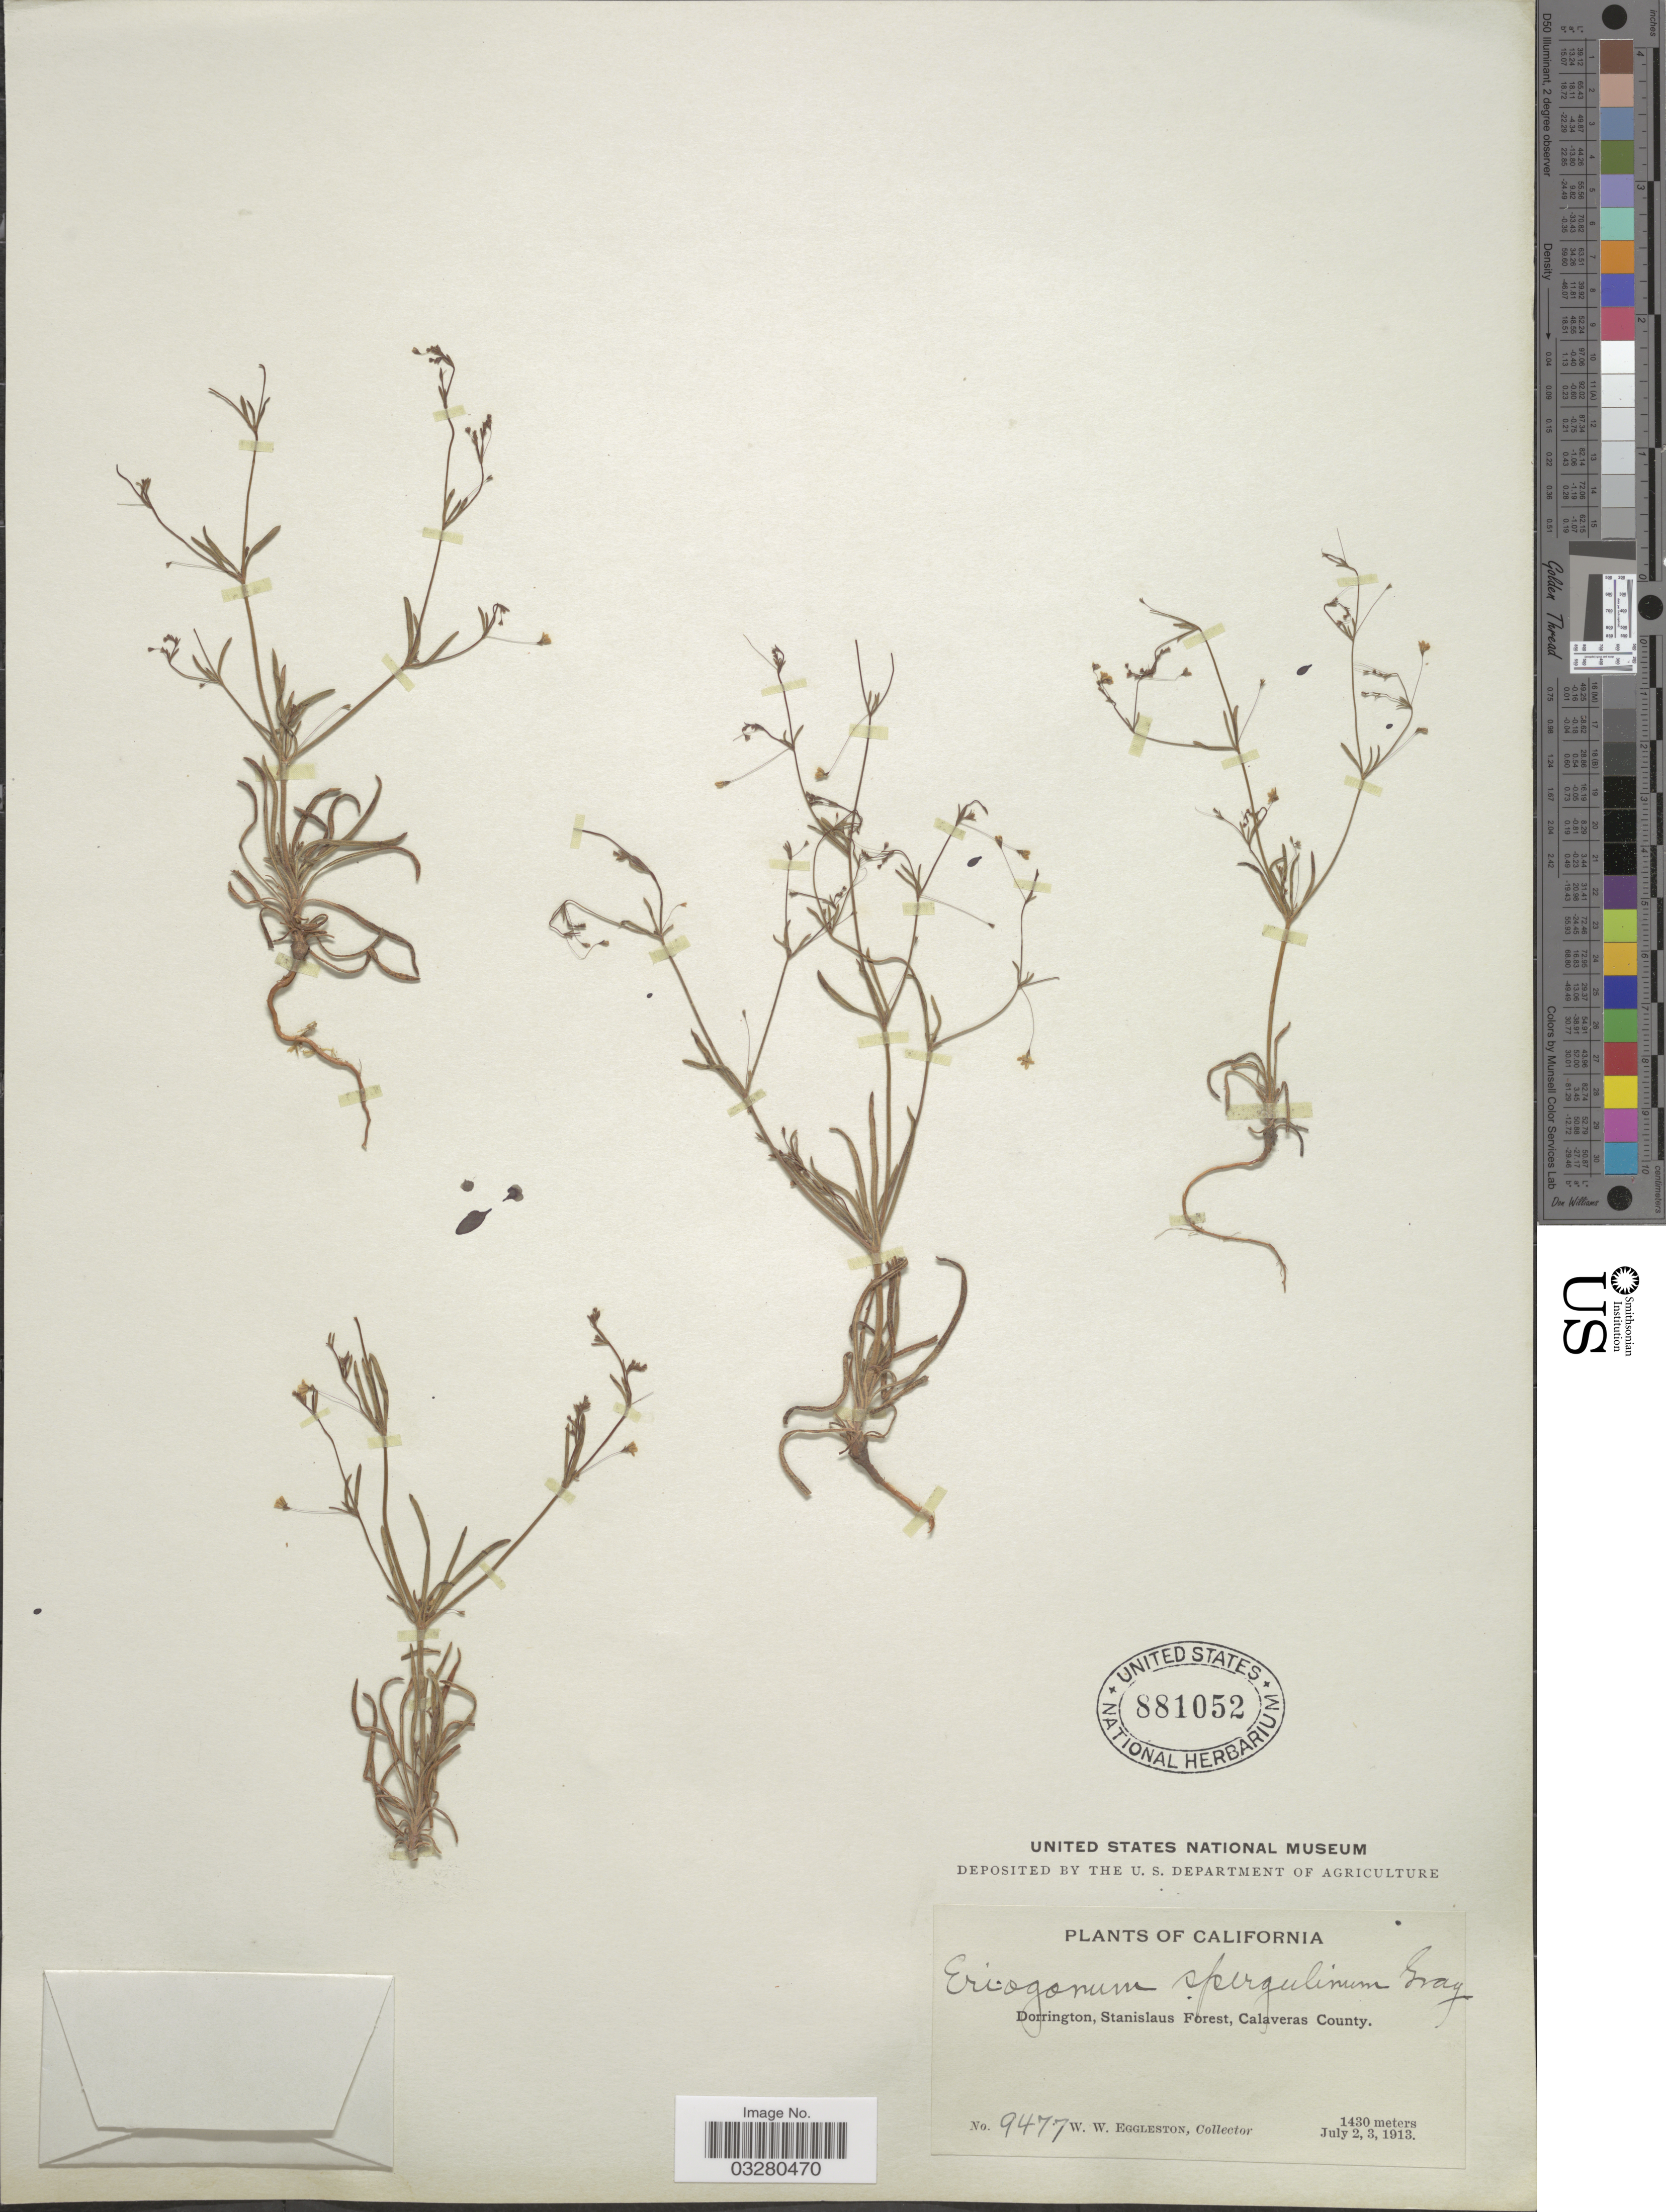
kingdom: Plantae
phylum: Tracheophyta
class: Magnoliopsida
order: Caryophyllales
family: Polygonaceae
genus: Eriogonum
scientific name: Eriogonum spergulinum var. spergulinum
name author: A. Gray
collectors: W. W. Eggleston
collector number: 9477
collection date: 1913-07-02/1913-07-03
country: United States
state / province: California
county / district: Calaveras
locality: Dorrington, Stanislaus Forest, Calaveras County.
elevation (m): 1430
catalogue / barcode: US 881052